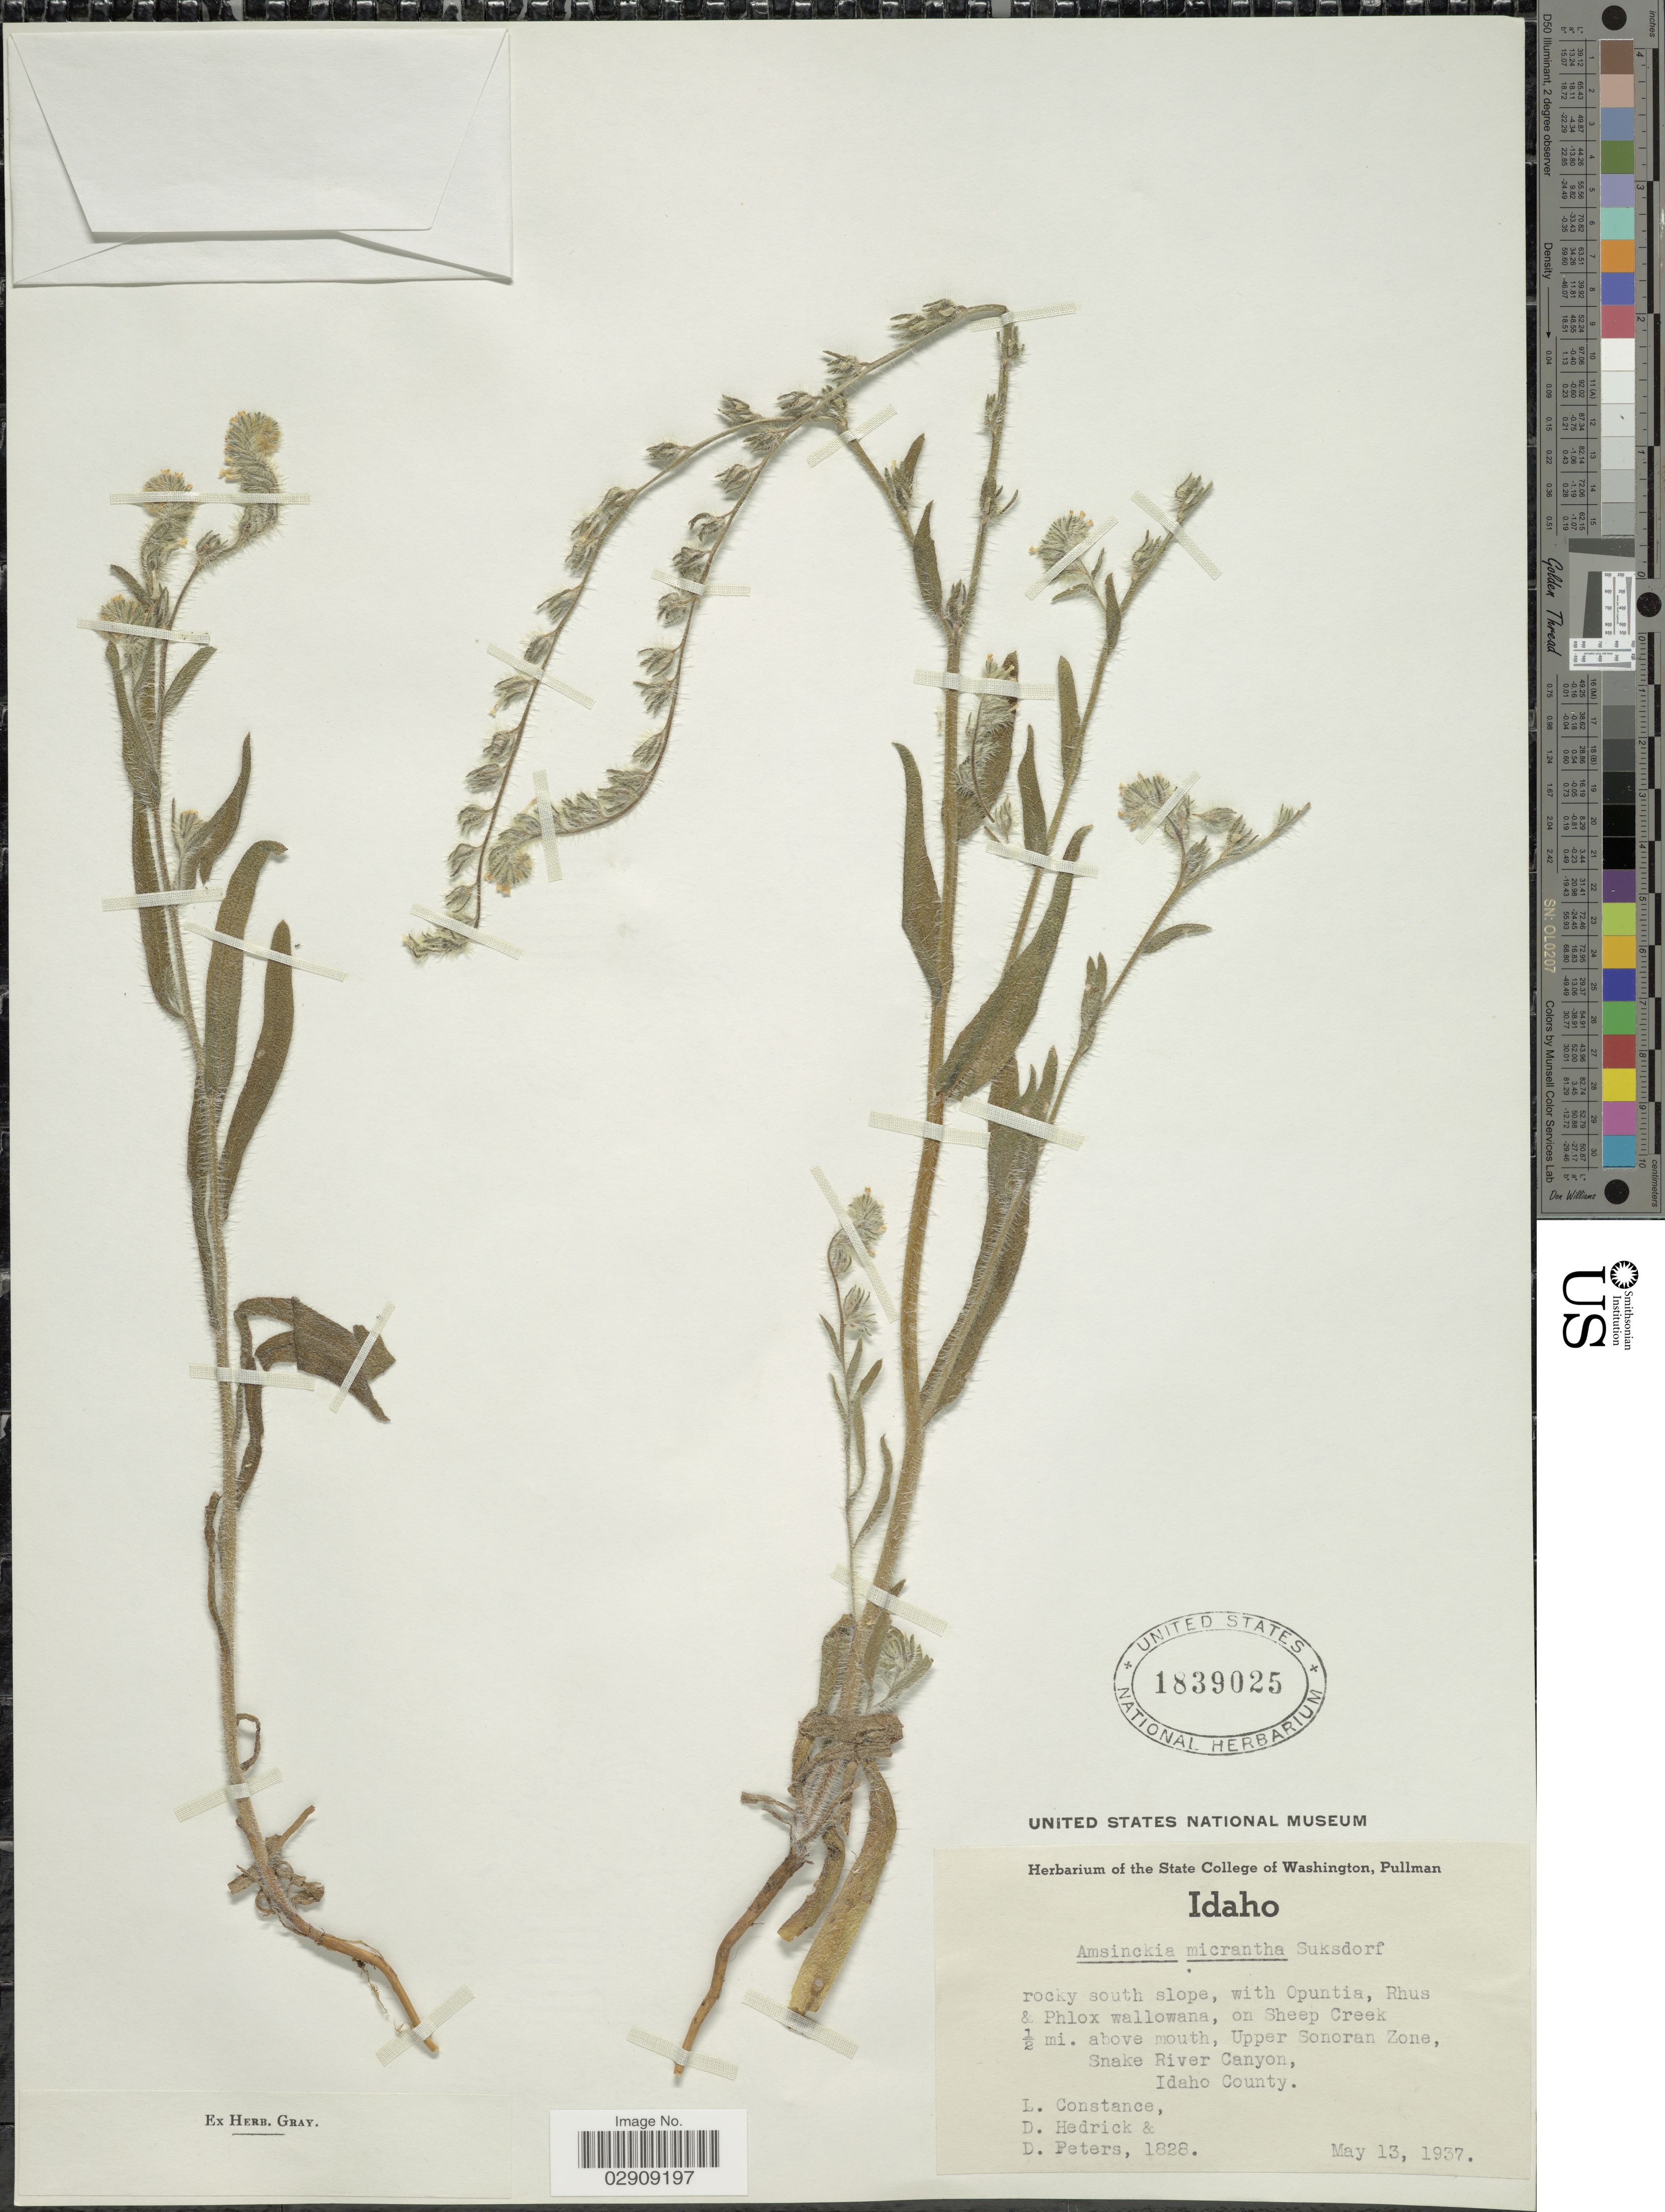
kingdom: Plantae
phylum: Tracheophyta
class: Magnoliopsida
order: Boraginales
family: Boraginaceae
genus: Amsinckia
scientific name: Amsinckia menziesii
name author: A. Nelson & J.F. Macbr.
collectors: L. Constance, D. Hedrick & D. Peters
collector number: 1828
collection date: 1937-05-13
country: United States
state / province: Idaho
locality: Sheep Creek ½ mi. above mouth, Upper Sonoran Zone, Snake River Canyon, Idaho County.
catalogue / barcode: US 1839025